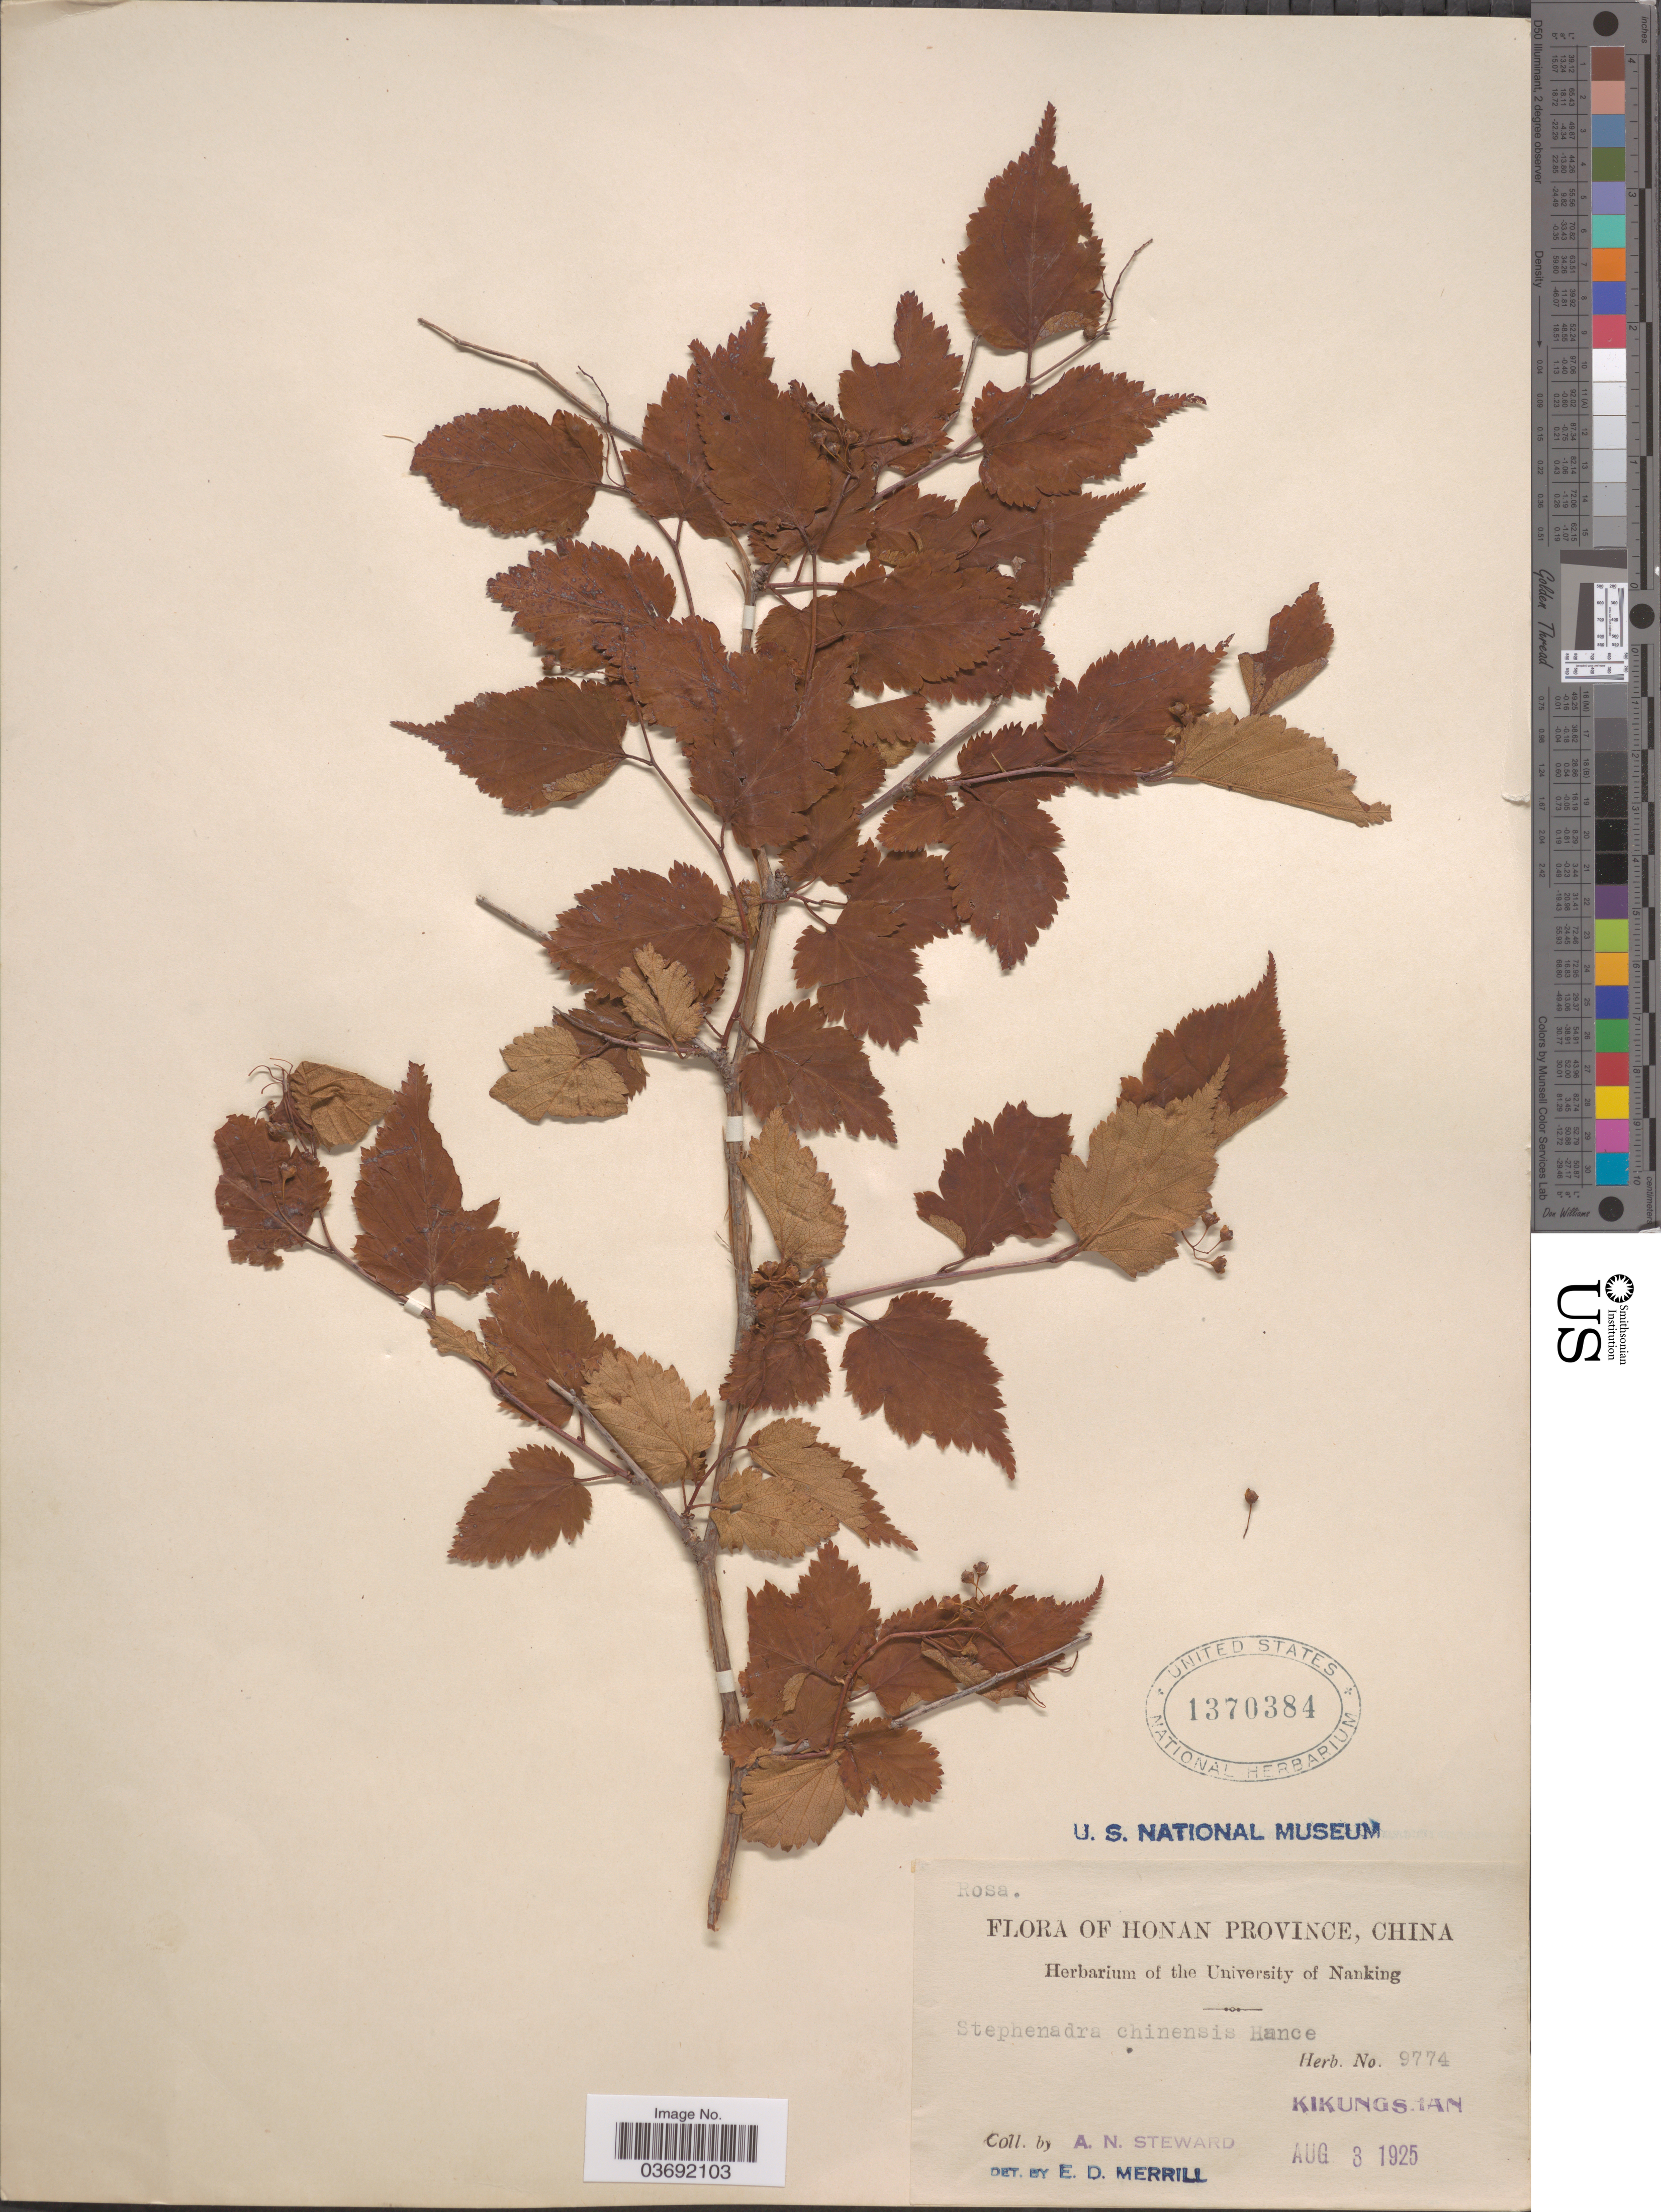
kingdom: Plantae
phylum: Tracheophyta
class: Magnoliopsida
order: Rosales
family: Rosaceae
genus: Neillia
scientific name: Neillia hanceana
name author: (Kuntze) S.H. Oh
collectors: A. N. Steward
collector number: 9774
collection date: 1925-08-03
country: China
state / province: Henan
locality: Honan Province. Kikungshan.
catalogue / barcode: US 1370384